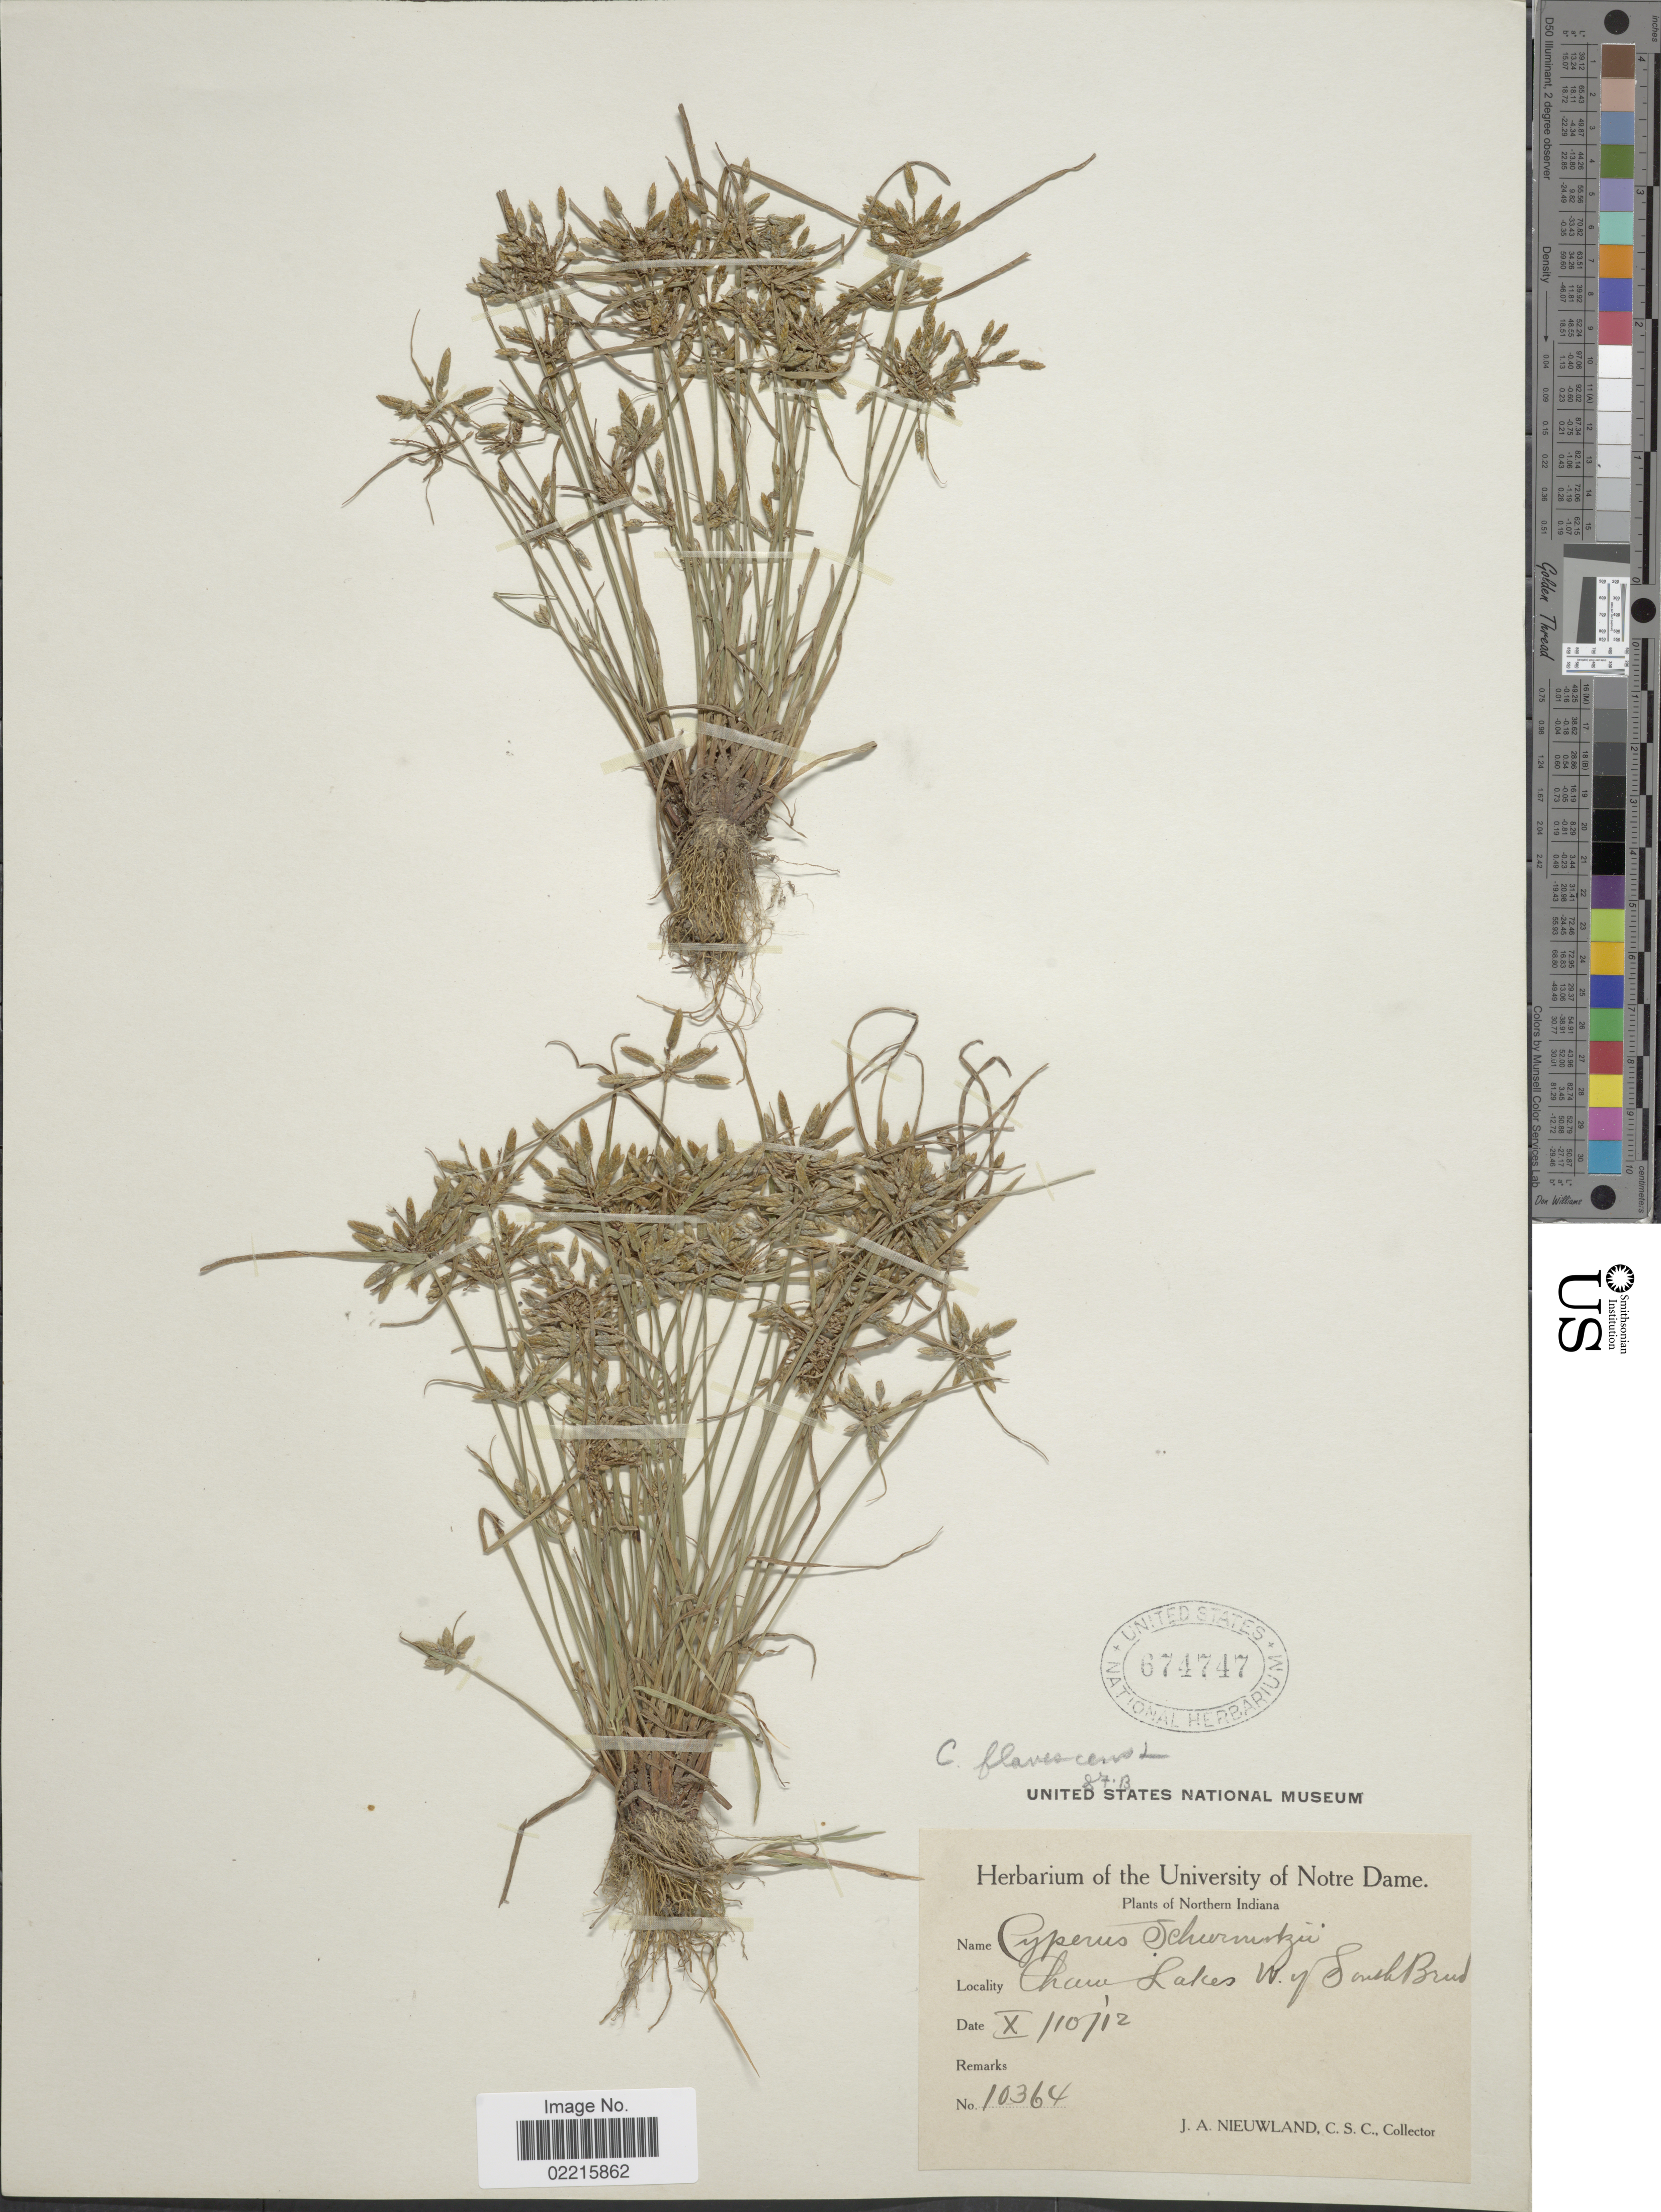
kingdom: Plantae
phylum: Tracheophyta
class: Liliopsida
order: Poales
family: Cyperaceae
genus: Cyperus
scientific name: Cyperus flavescens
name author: L.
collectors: J. A. Nieuwland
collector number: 10364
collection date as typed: Transcribed d/m/y: 10/10/12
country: United States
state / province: Indiana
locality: Northern Indiana. Chain Lakes W. of South Bend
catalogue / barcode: US 674747